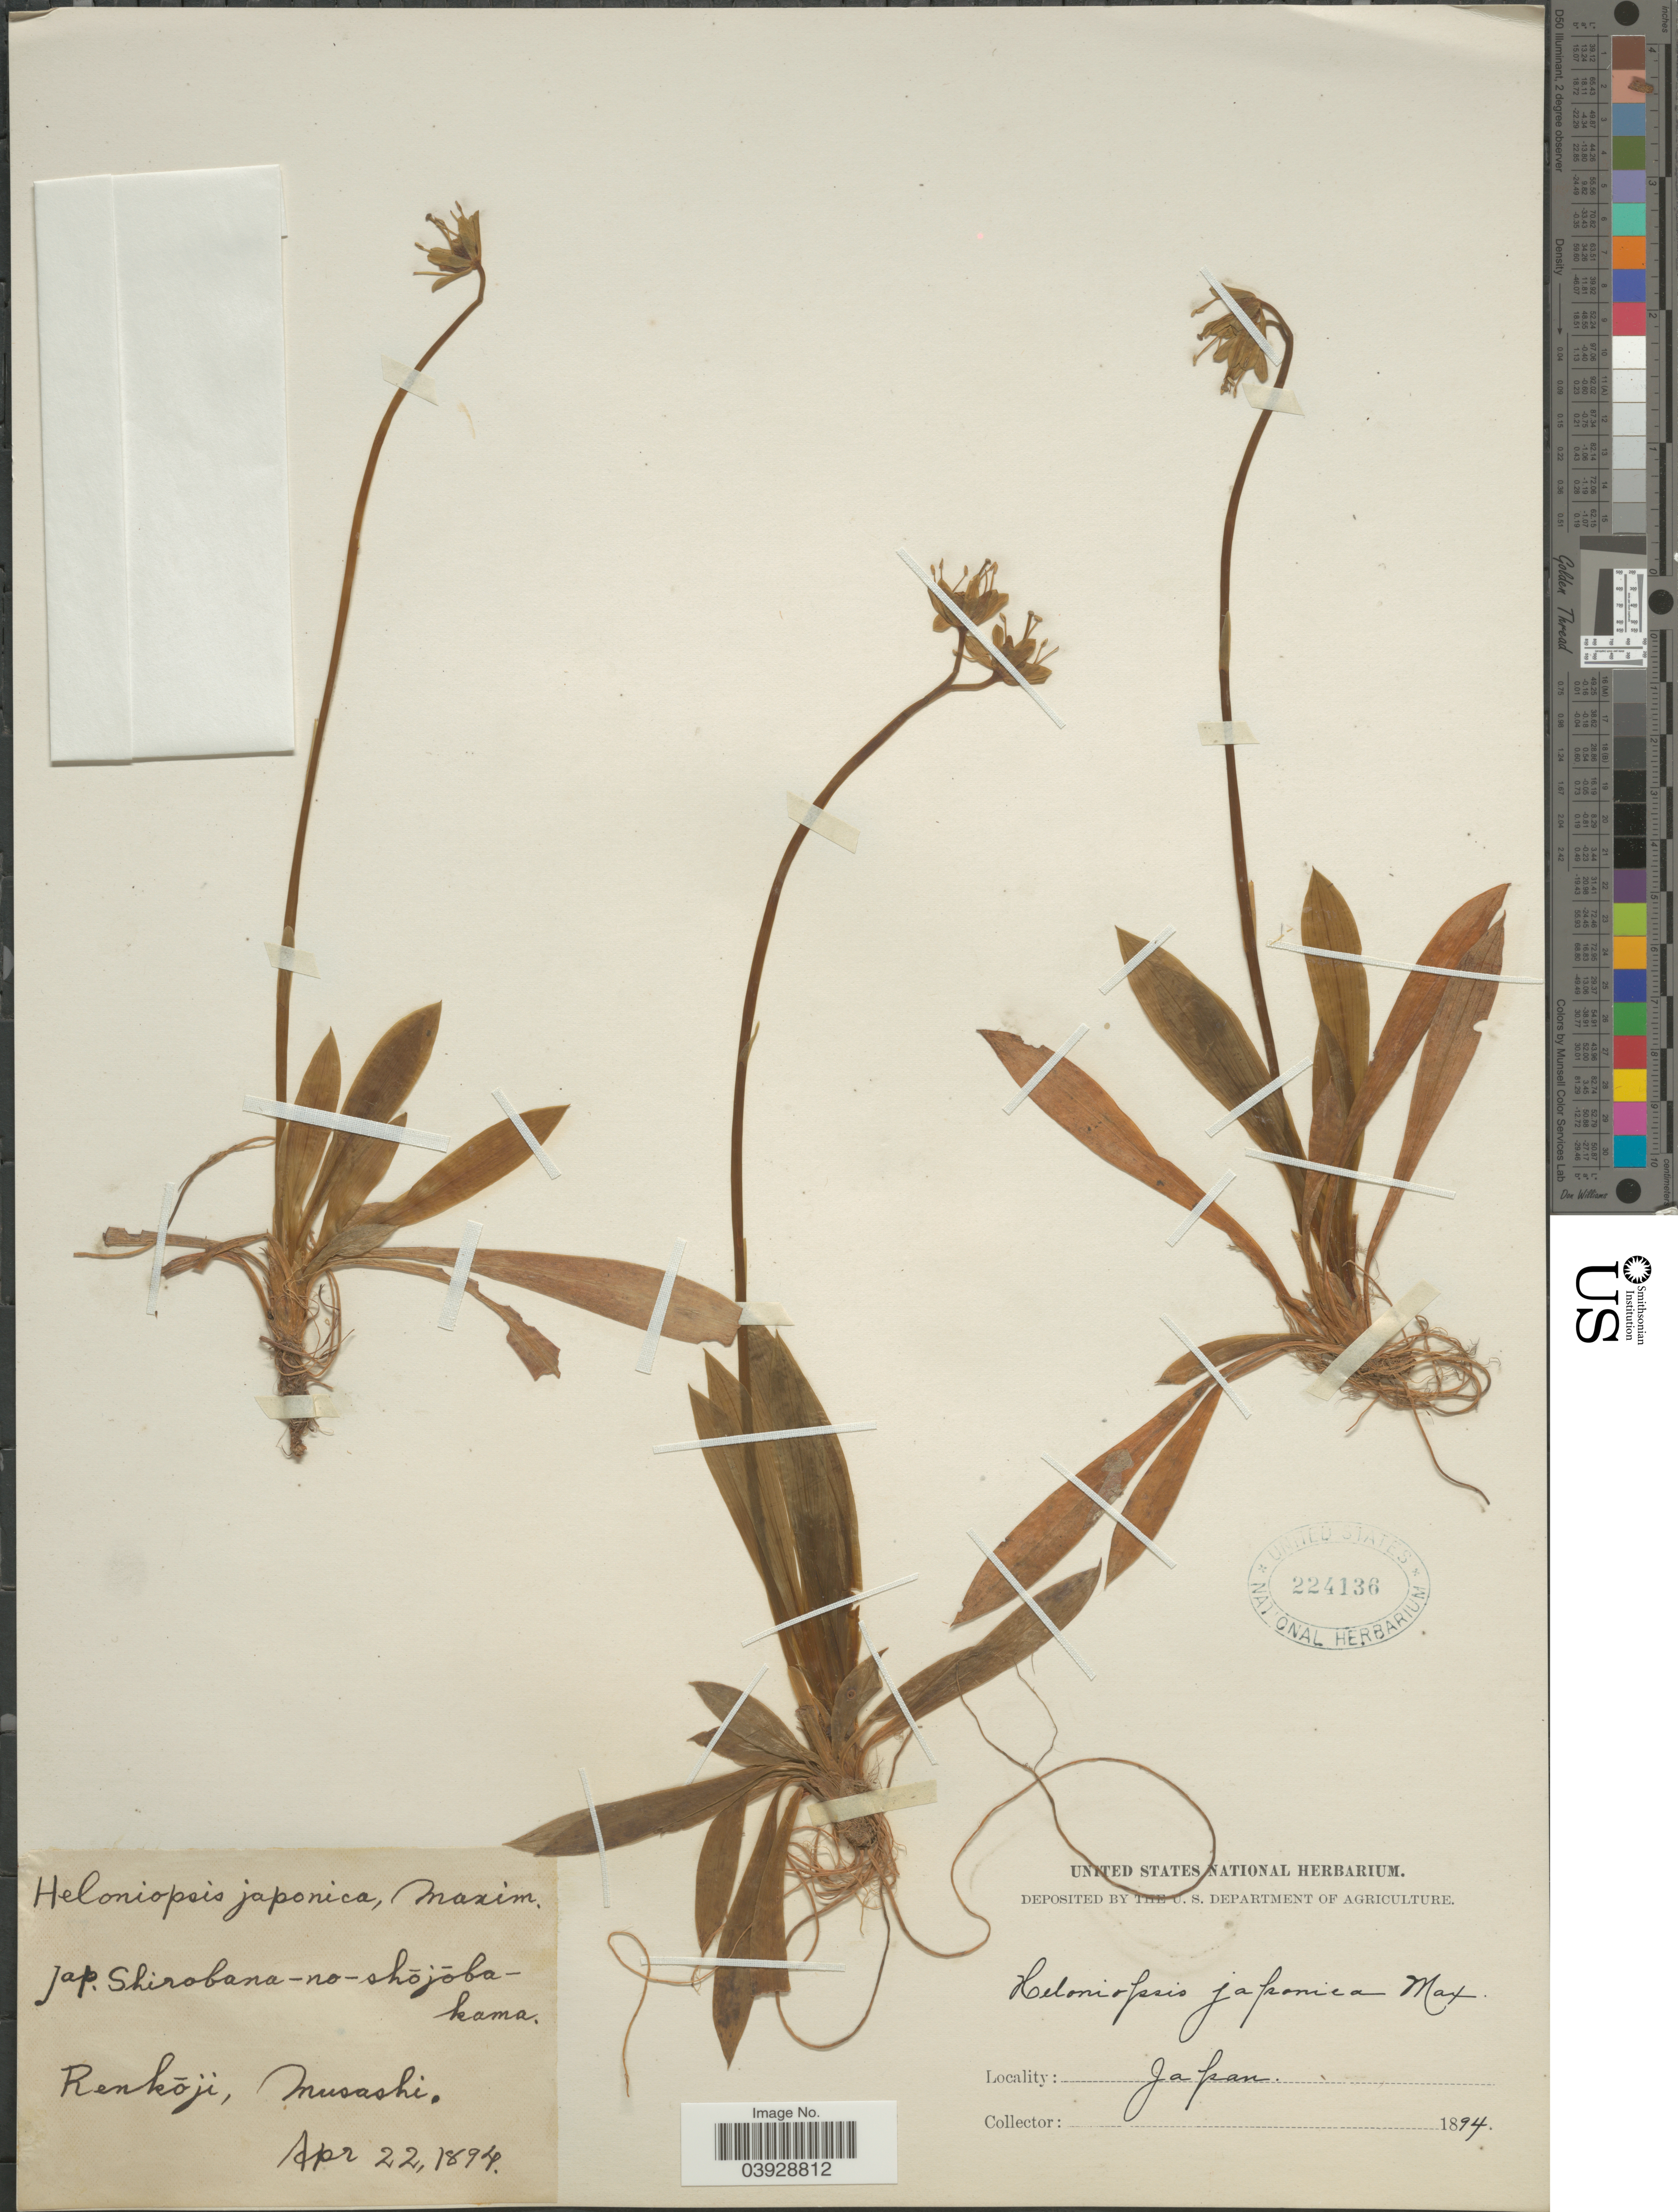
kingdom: Plantae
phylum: Tracheophyta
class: Liliopsida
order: Liliales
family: Melanthiaceae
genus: Heloniopsis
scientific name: Heloniopsis orientalis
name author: (Thunb.) C. Tanaka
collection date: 1894-04-22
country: Japan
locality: Renkoji, Musashi.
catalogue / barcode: US 224136